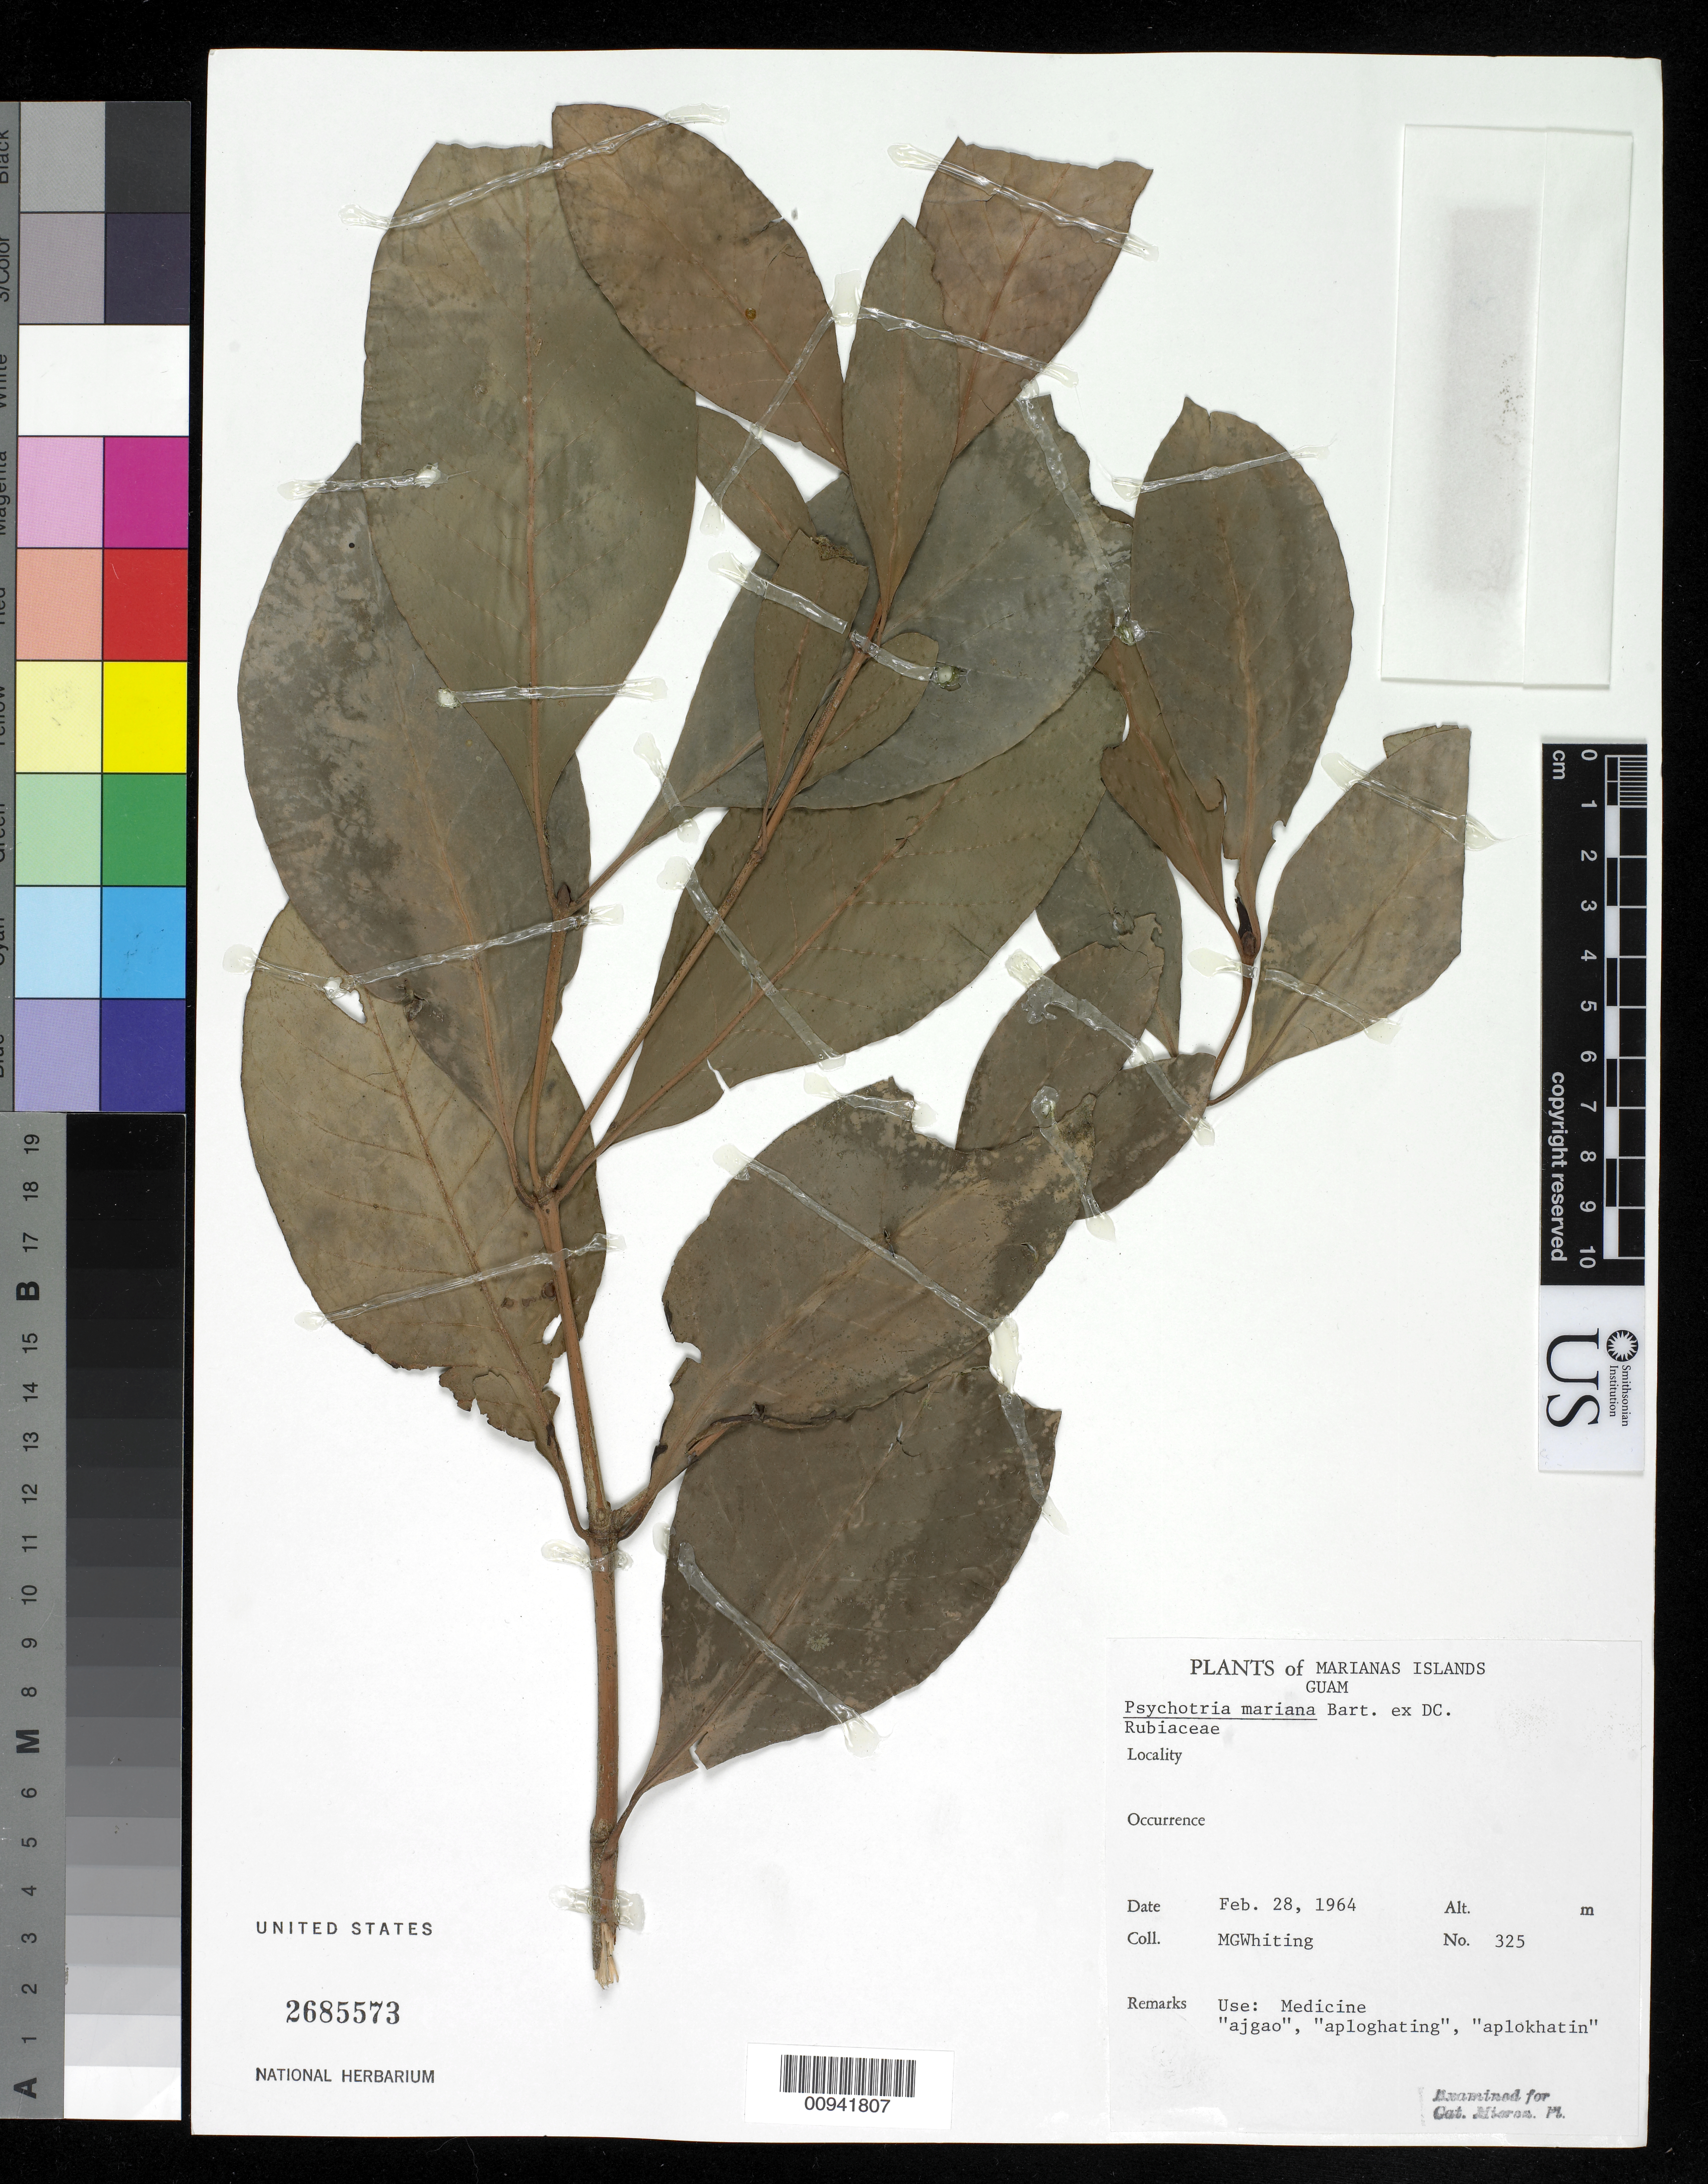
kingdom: Plantae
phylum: Tracheophyta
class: Magnoliopsida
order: Gentianales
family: Rubiaceae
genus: Psychotria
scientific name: Psychotria mariana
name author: Bartl. ex DC.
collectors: M. Whiting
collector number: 325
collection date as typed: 28 Feb 1964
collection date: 1964-02-28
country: Guam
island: Guam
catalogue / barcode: US 2685573